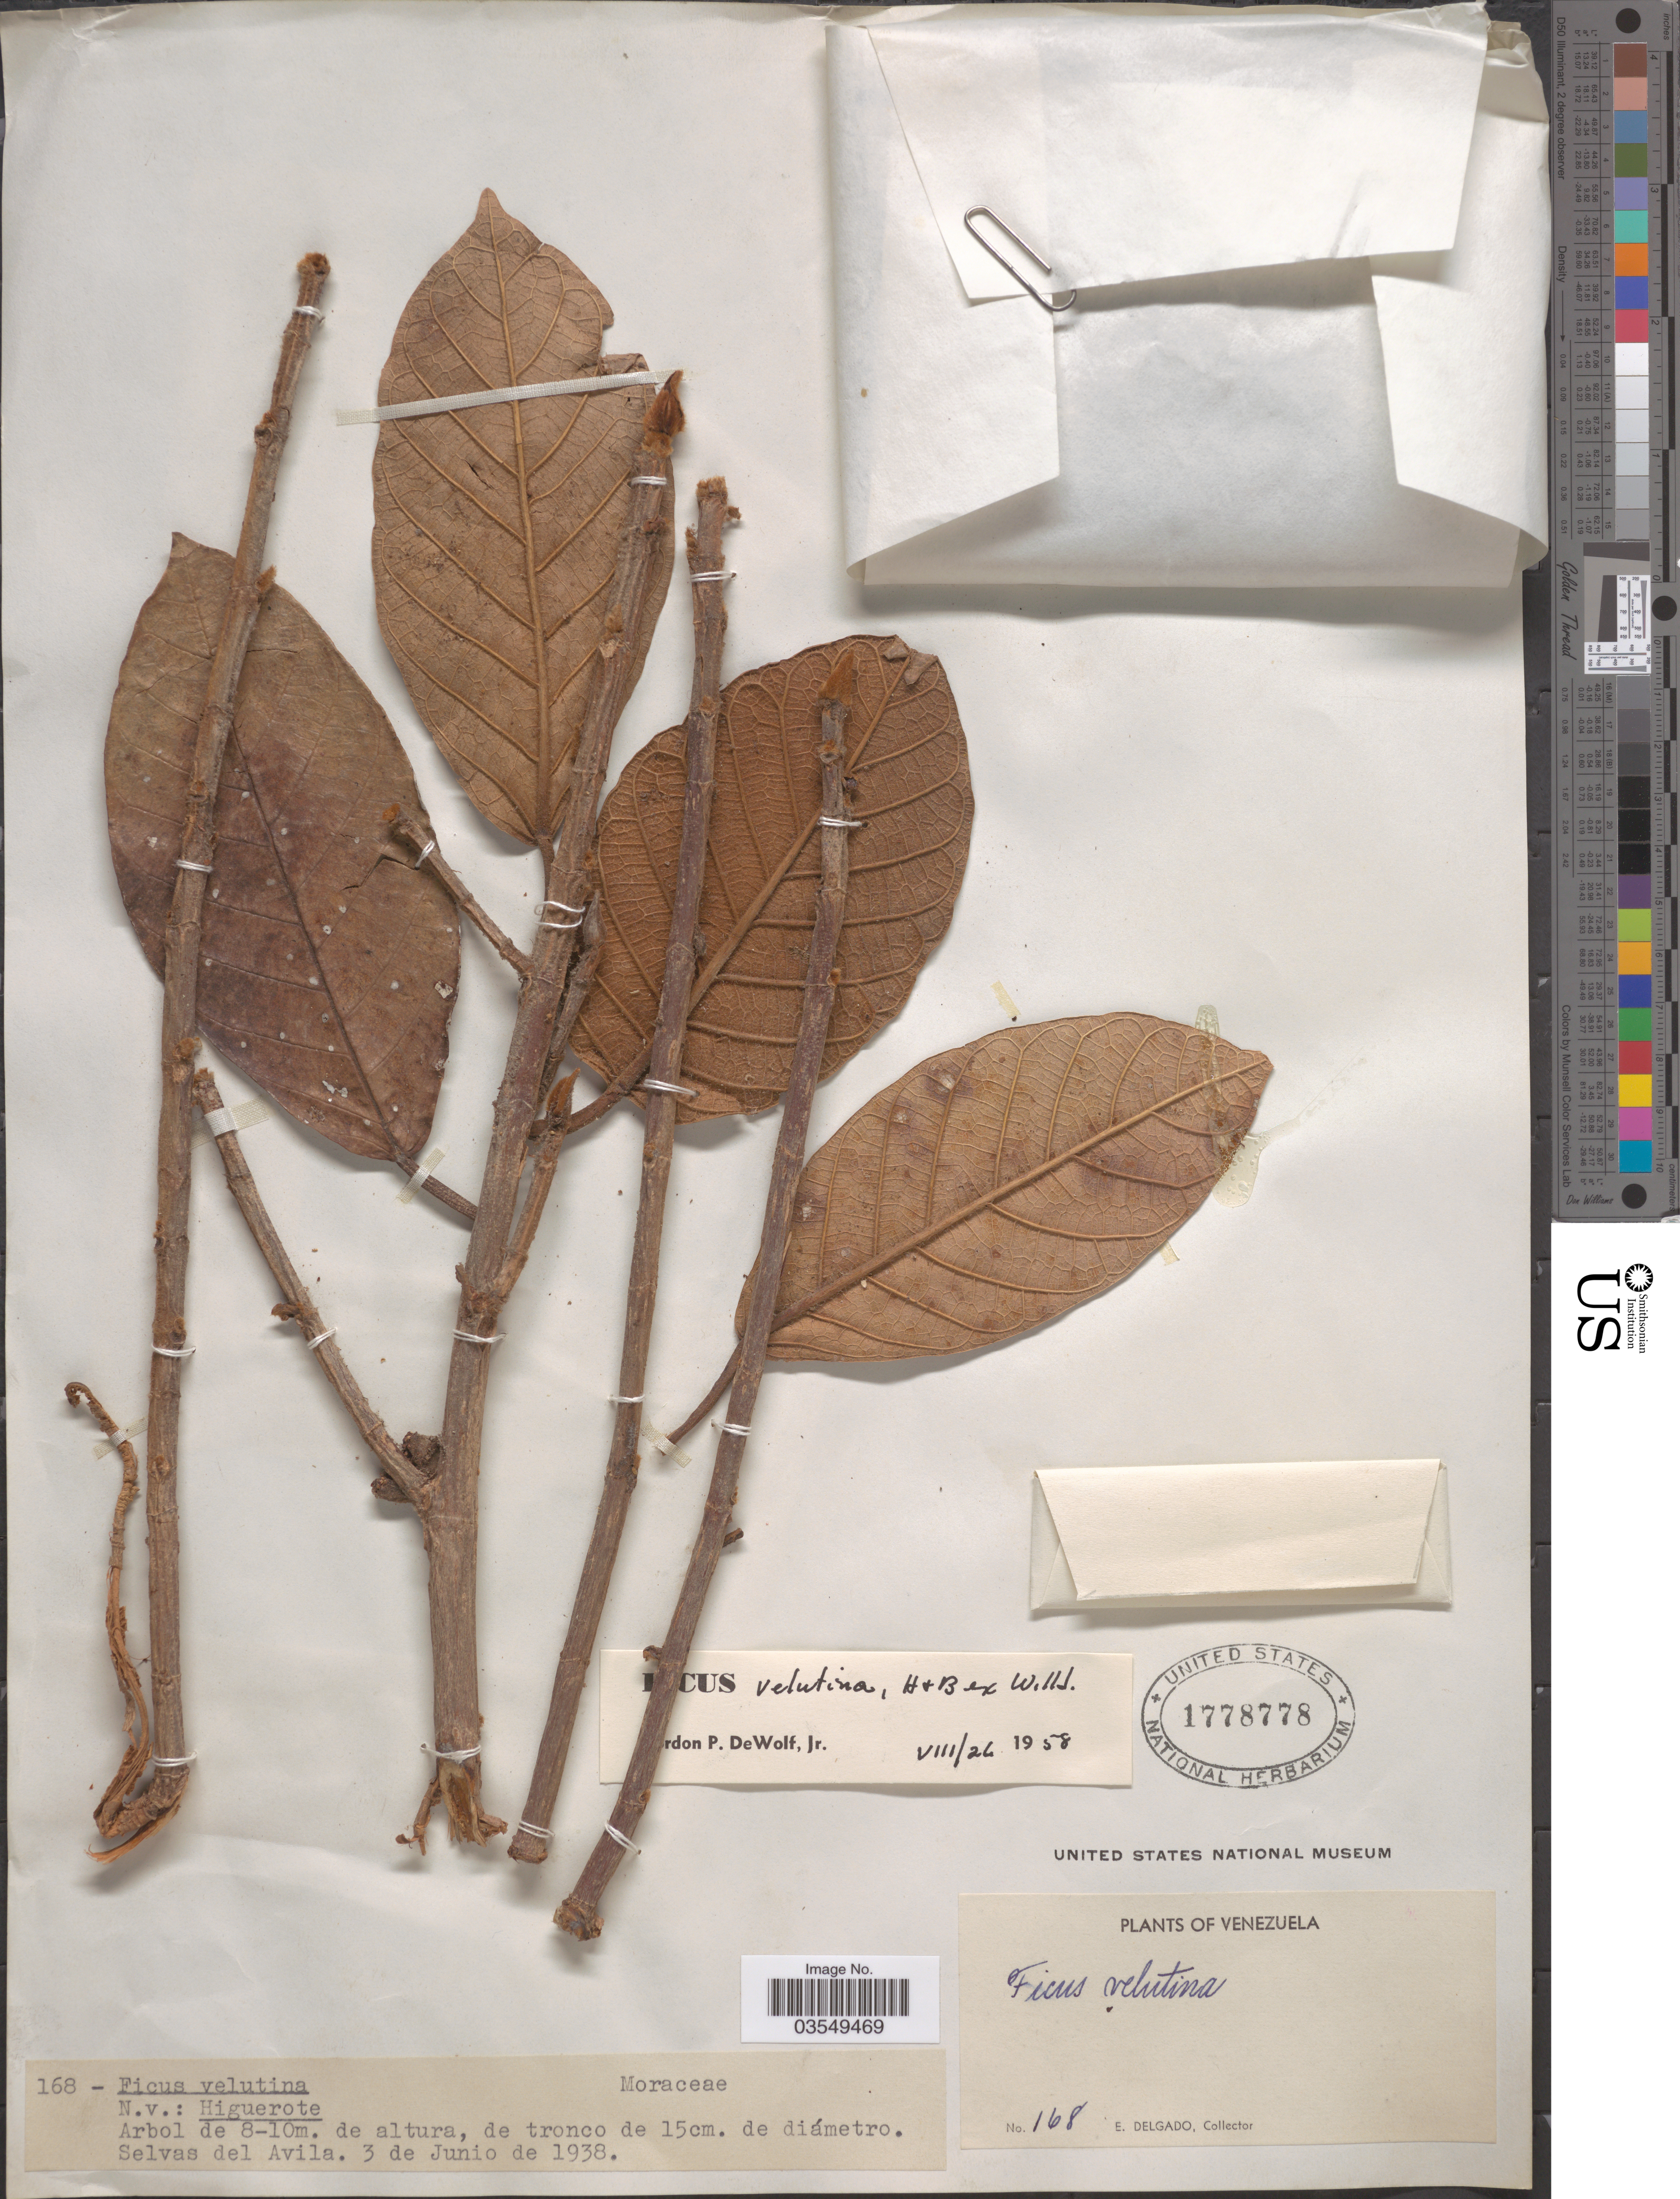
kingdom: Plantae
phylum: Tracheophyta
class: Magnoliopsida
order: Rosales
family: Moraceae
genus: Ficus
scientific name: Ficus velutina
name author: Humb. & Bonpl. ex Willd.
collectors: E. Delgado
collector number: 168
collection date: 1938-06-03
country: Venezuela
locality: Selvas del Avila.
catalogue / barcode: US 1778778